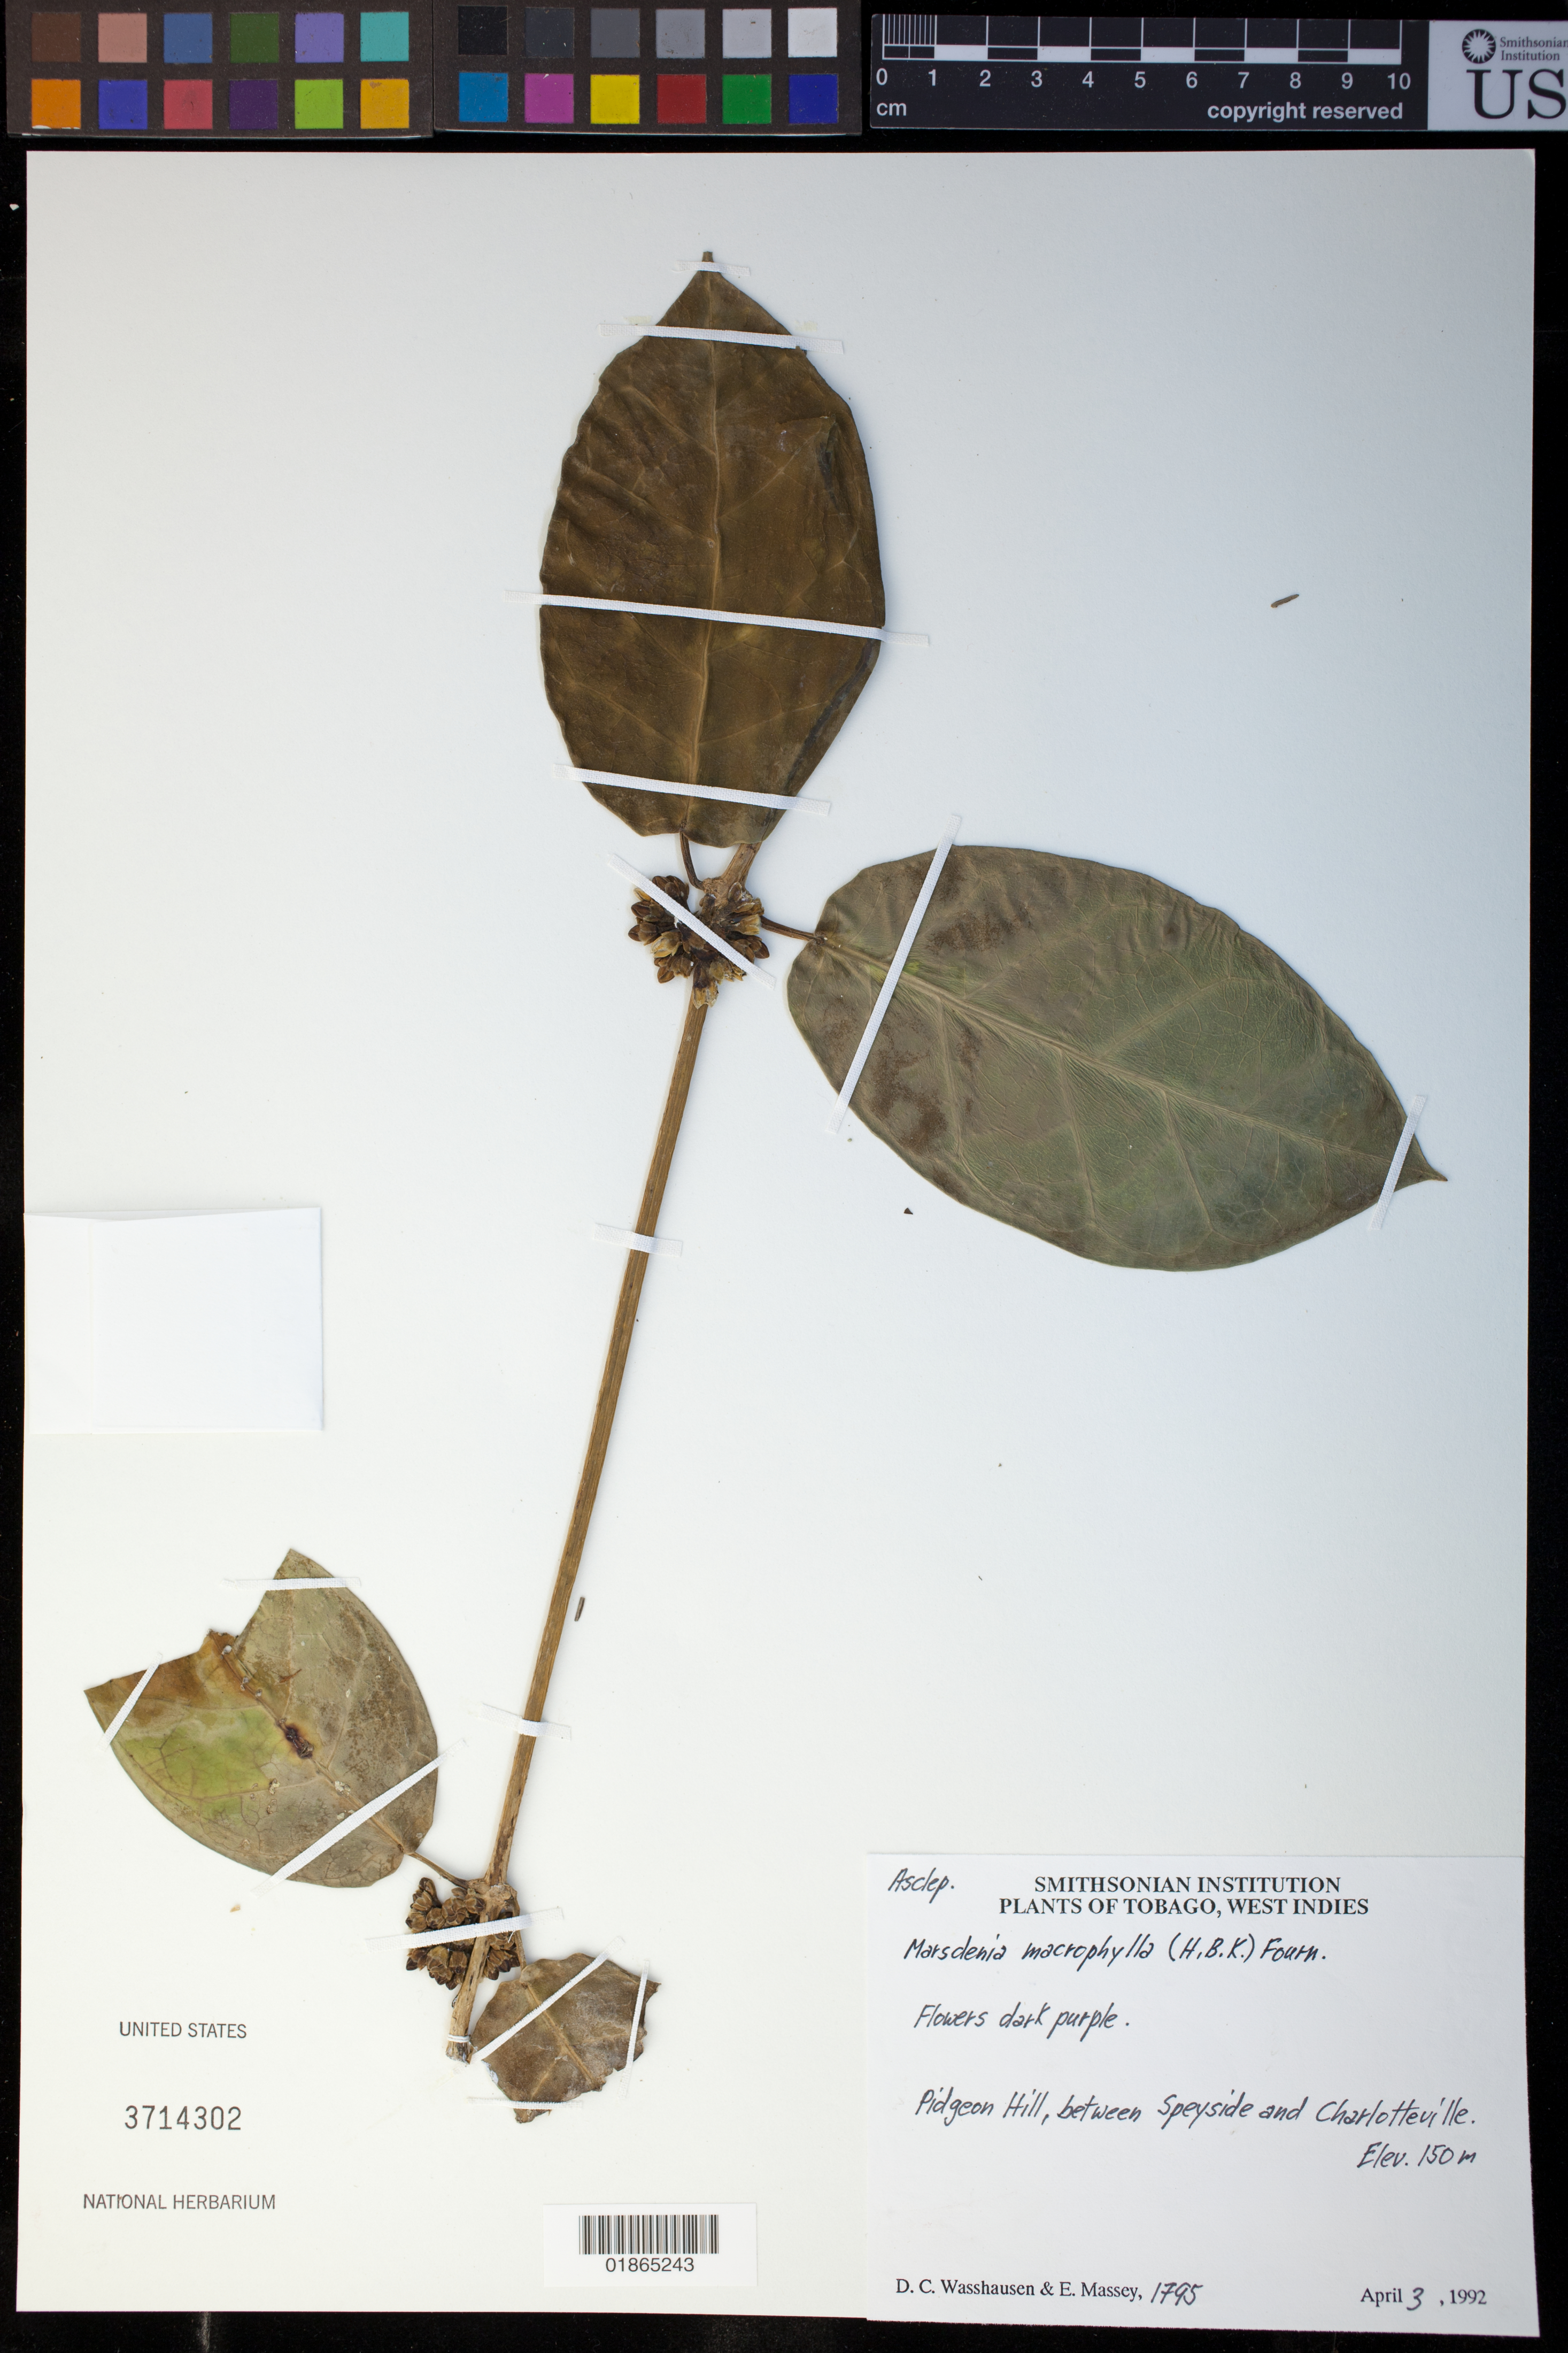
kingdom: Plantae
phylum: Tracheophyta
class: Magnoliopsida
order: Gentianales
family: Apocynaceae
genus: Marsdenia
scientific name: Marsdenia macrophylla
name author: (Humb. & Bonpl. ex Schult.) E. Fourn.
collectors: D. C. Wasshausen & E. Massey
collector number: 1795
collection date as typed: April 3, 1992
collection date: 1992-04-03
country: Trinidad and Tobago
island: Tobago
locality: Pidgeon Hill, between Speyside and Charlotteville.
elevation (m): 150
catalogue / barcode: US 3714302